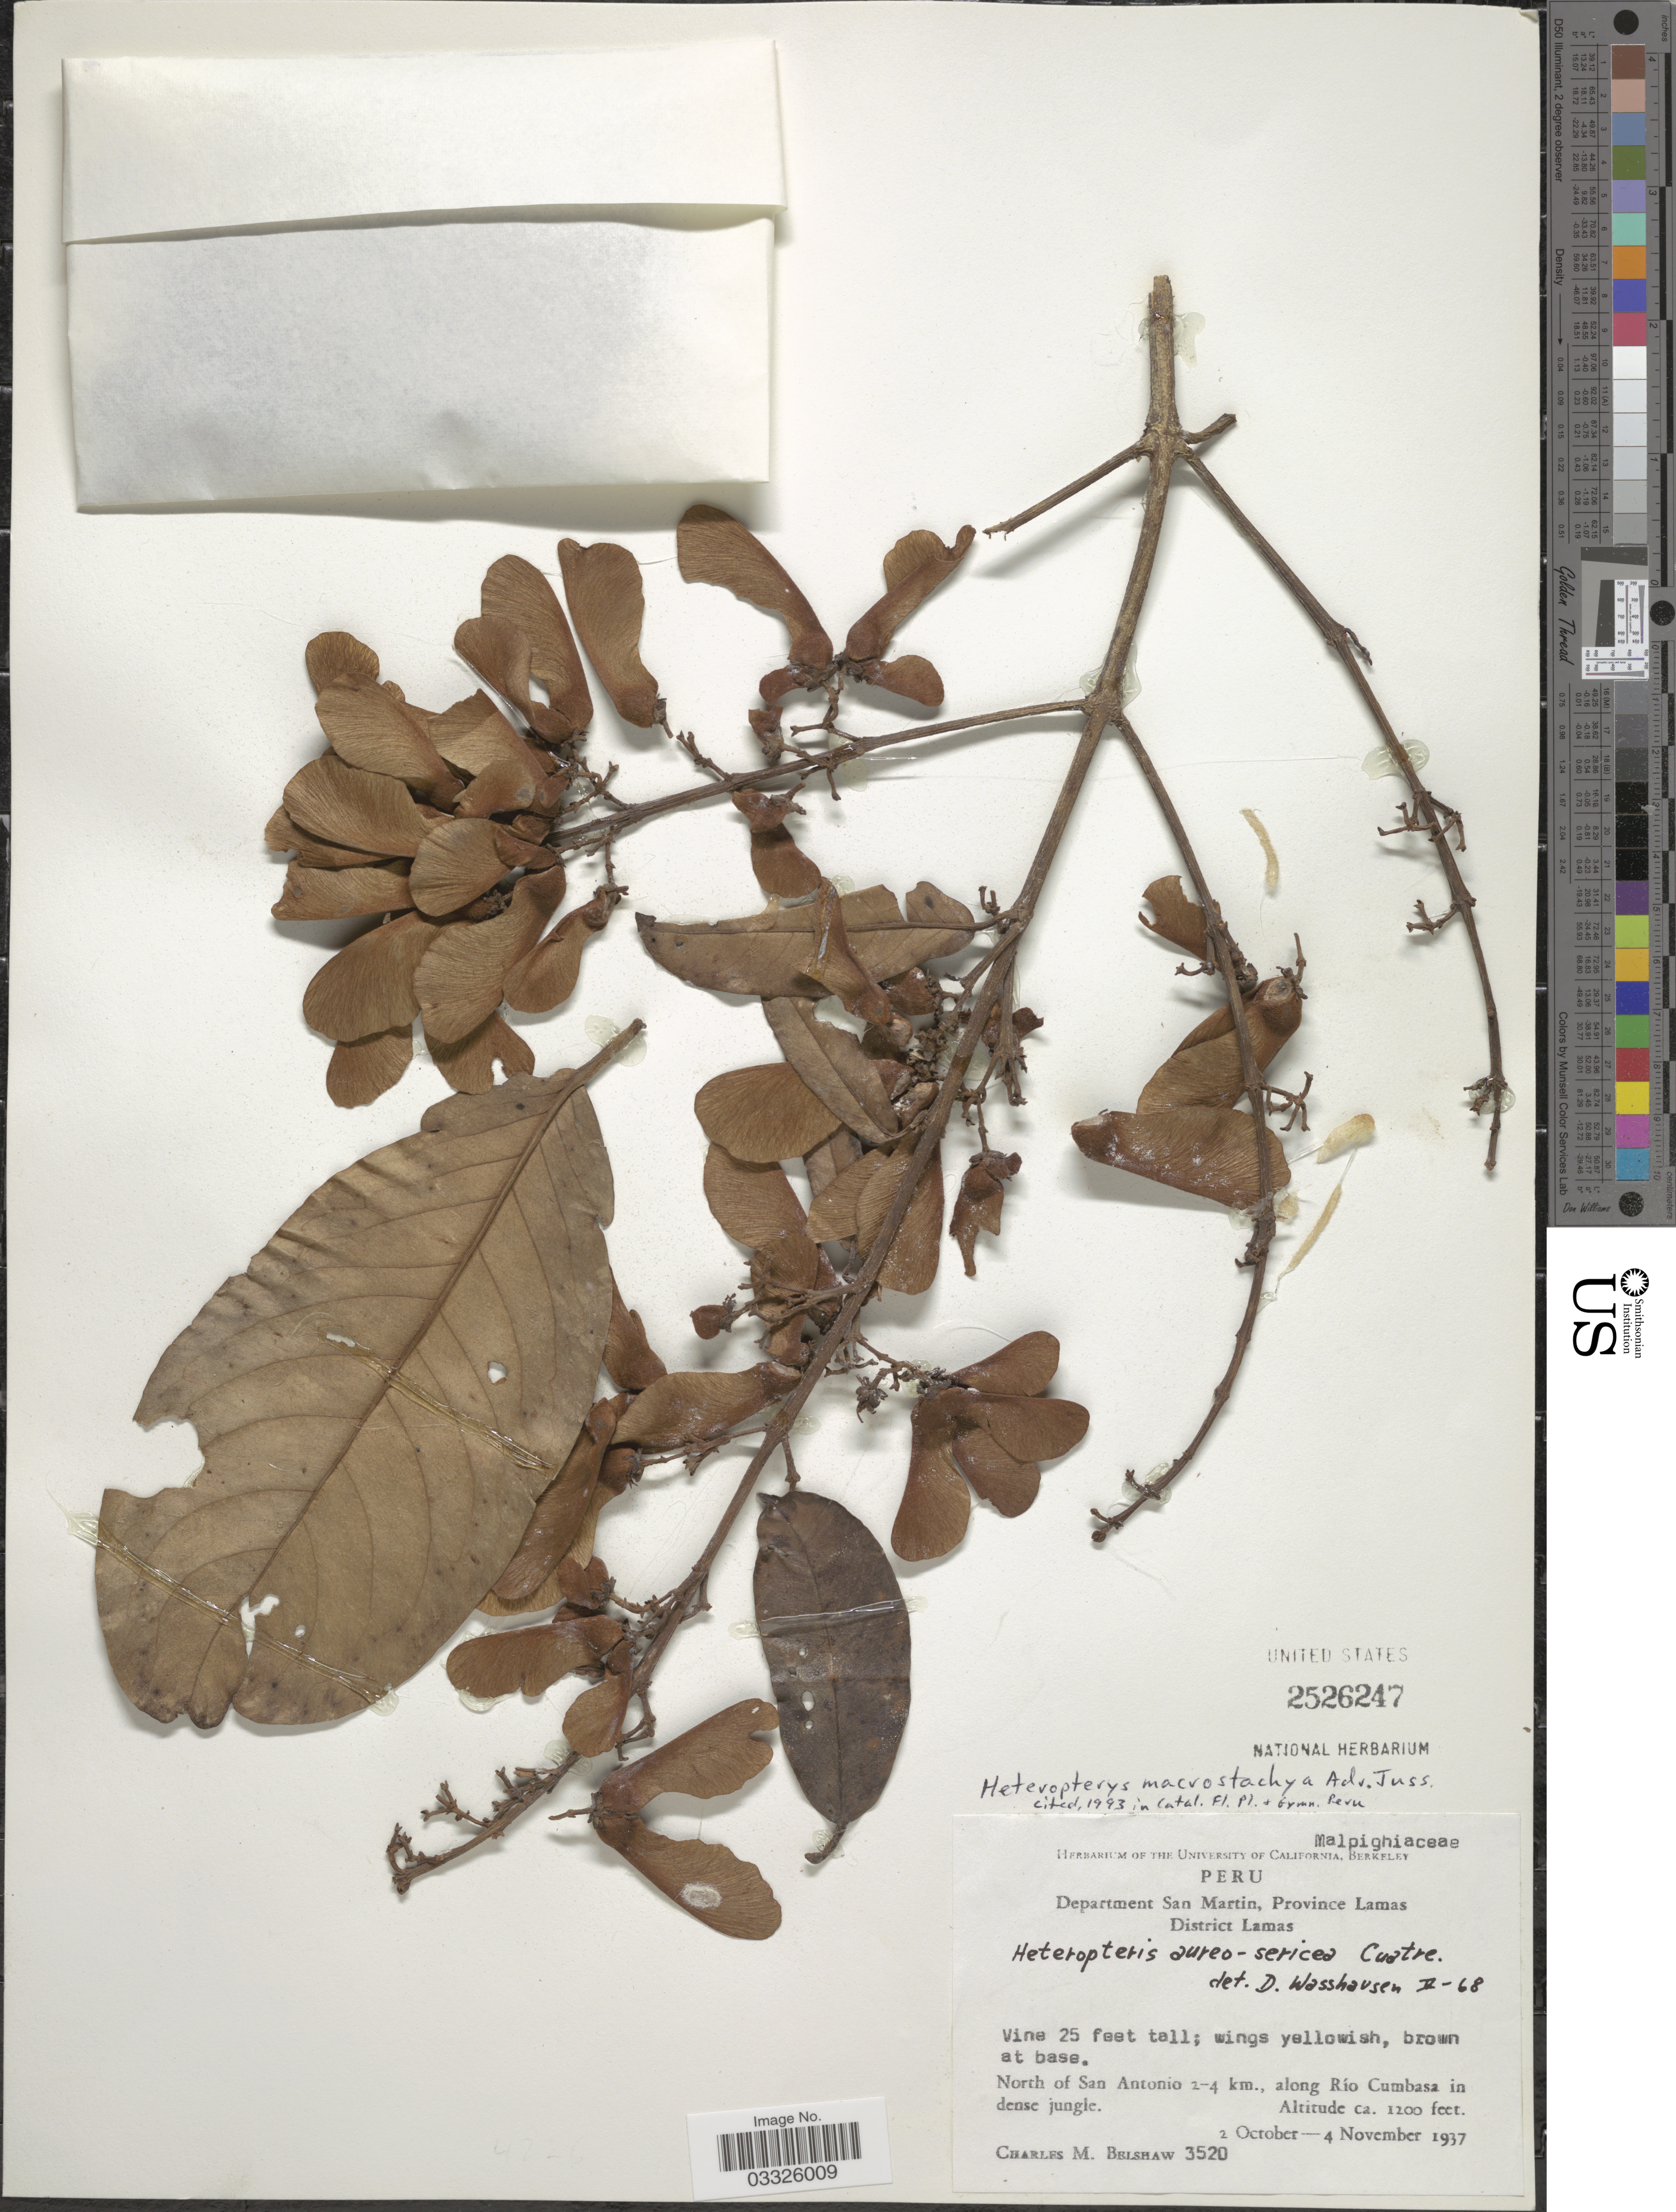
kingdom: Plantae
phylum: Tracheophyta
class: Magnoliopsida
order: Malpighiales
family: Malpighiaceae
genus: Heteropterys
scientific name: Heteropterys macrostachya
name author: A. Juss.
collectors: C. Shaw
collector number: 3520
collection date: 1937-10-02/1937-11-04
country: Peru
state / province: San Martín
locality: Department San Martin, Province Lamas. District Lamas. North of San Antonio 2-4 km., along Río Cumbasa.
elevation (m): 366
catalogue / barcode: US 2526247